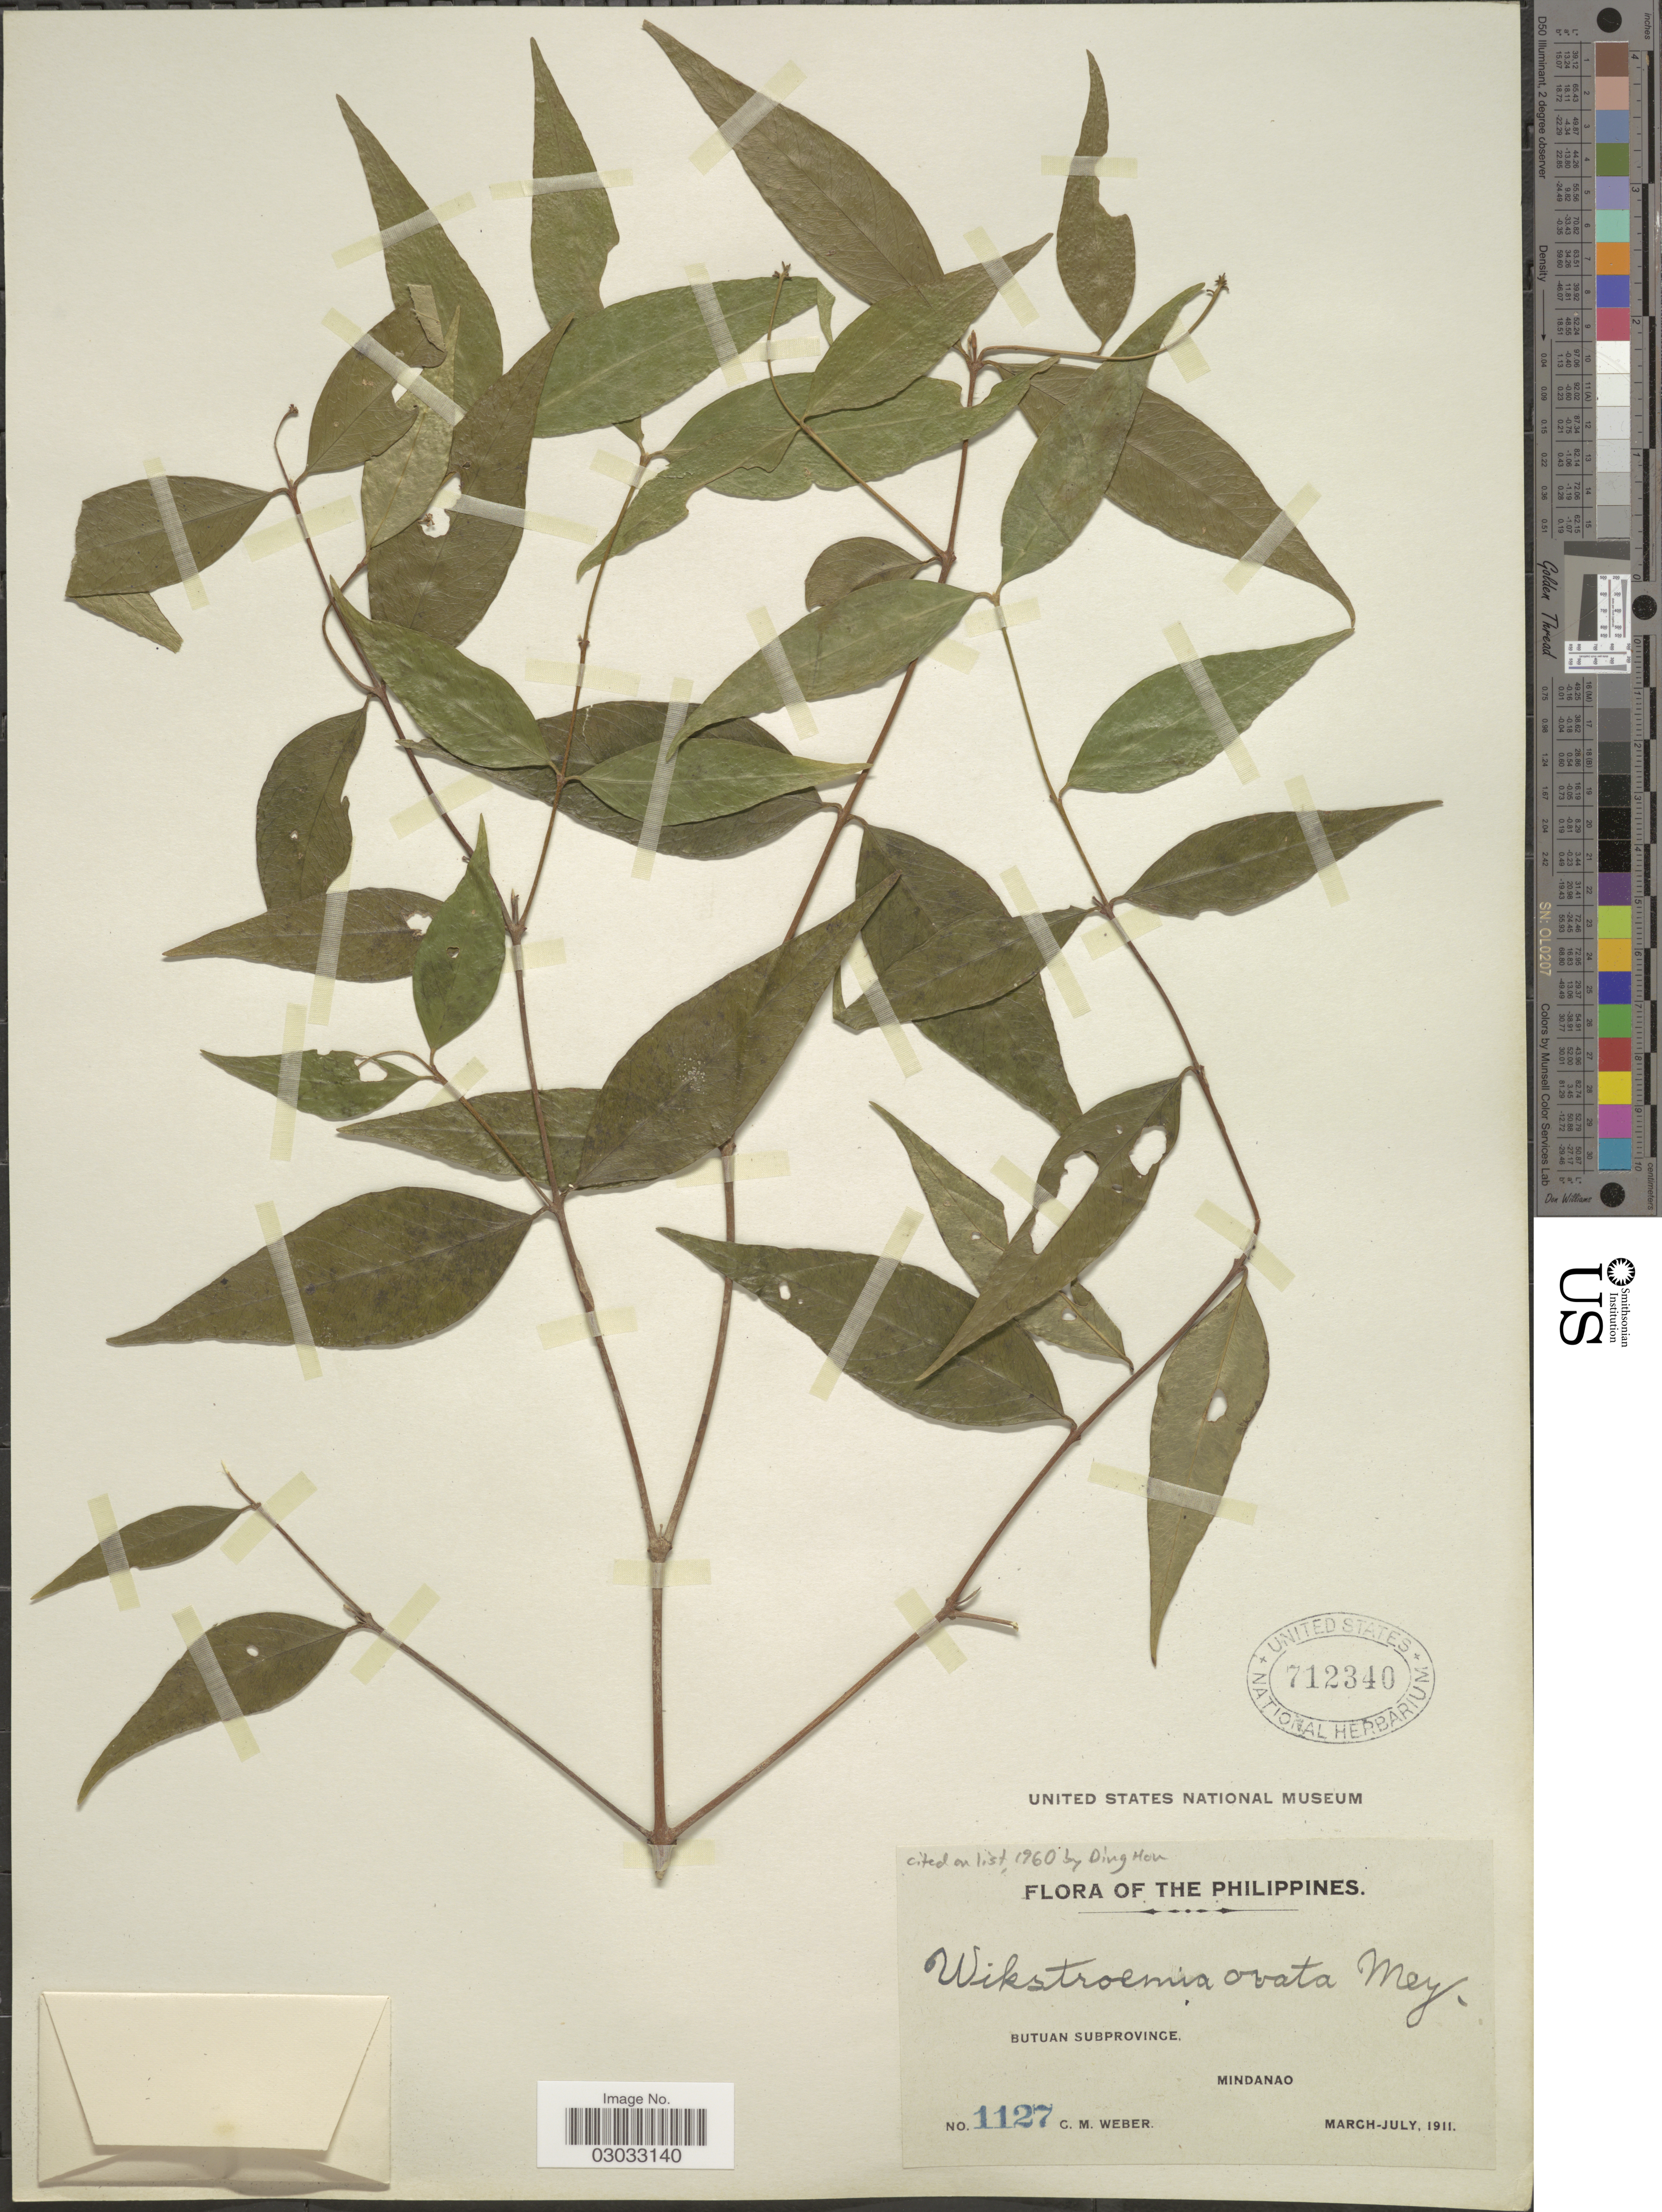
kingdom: Plantae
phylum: Tracheophyta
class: Magnoliopsida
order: Malvales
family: Thymelaeaceae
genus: Wikstroemia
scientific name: Wikstroemia ovata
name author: C.A. Mey.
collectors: C. M. Weber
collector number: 1127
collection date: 1911-03/1911-07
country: Philippines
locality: Butuan Subprovince, Mindanao.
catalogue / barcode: US 712340